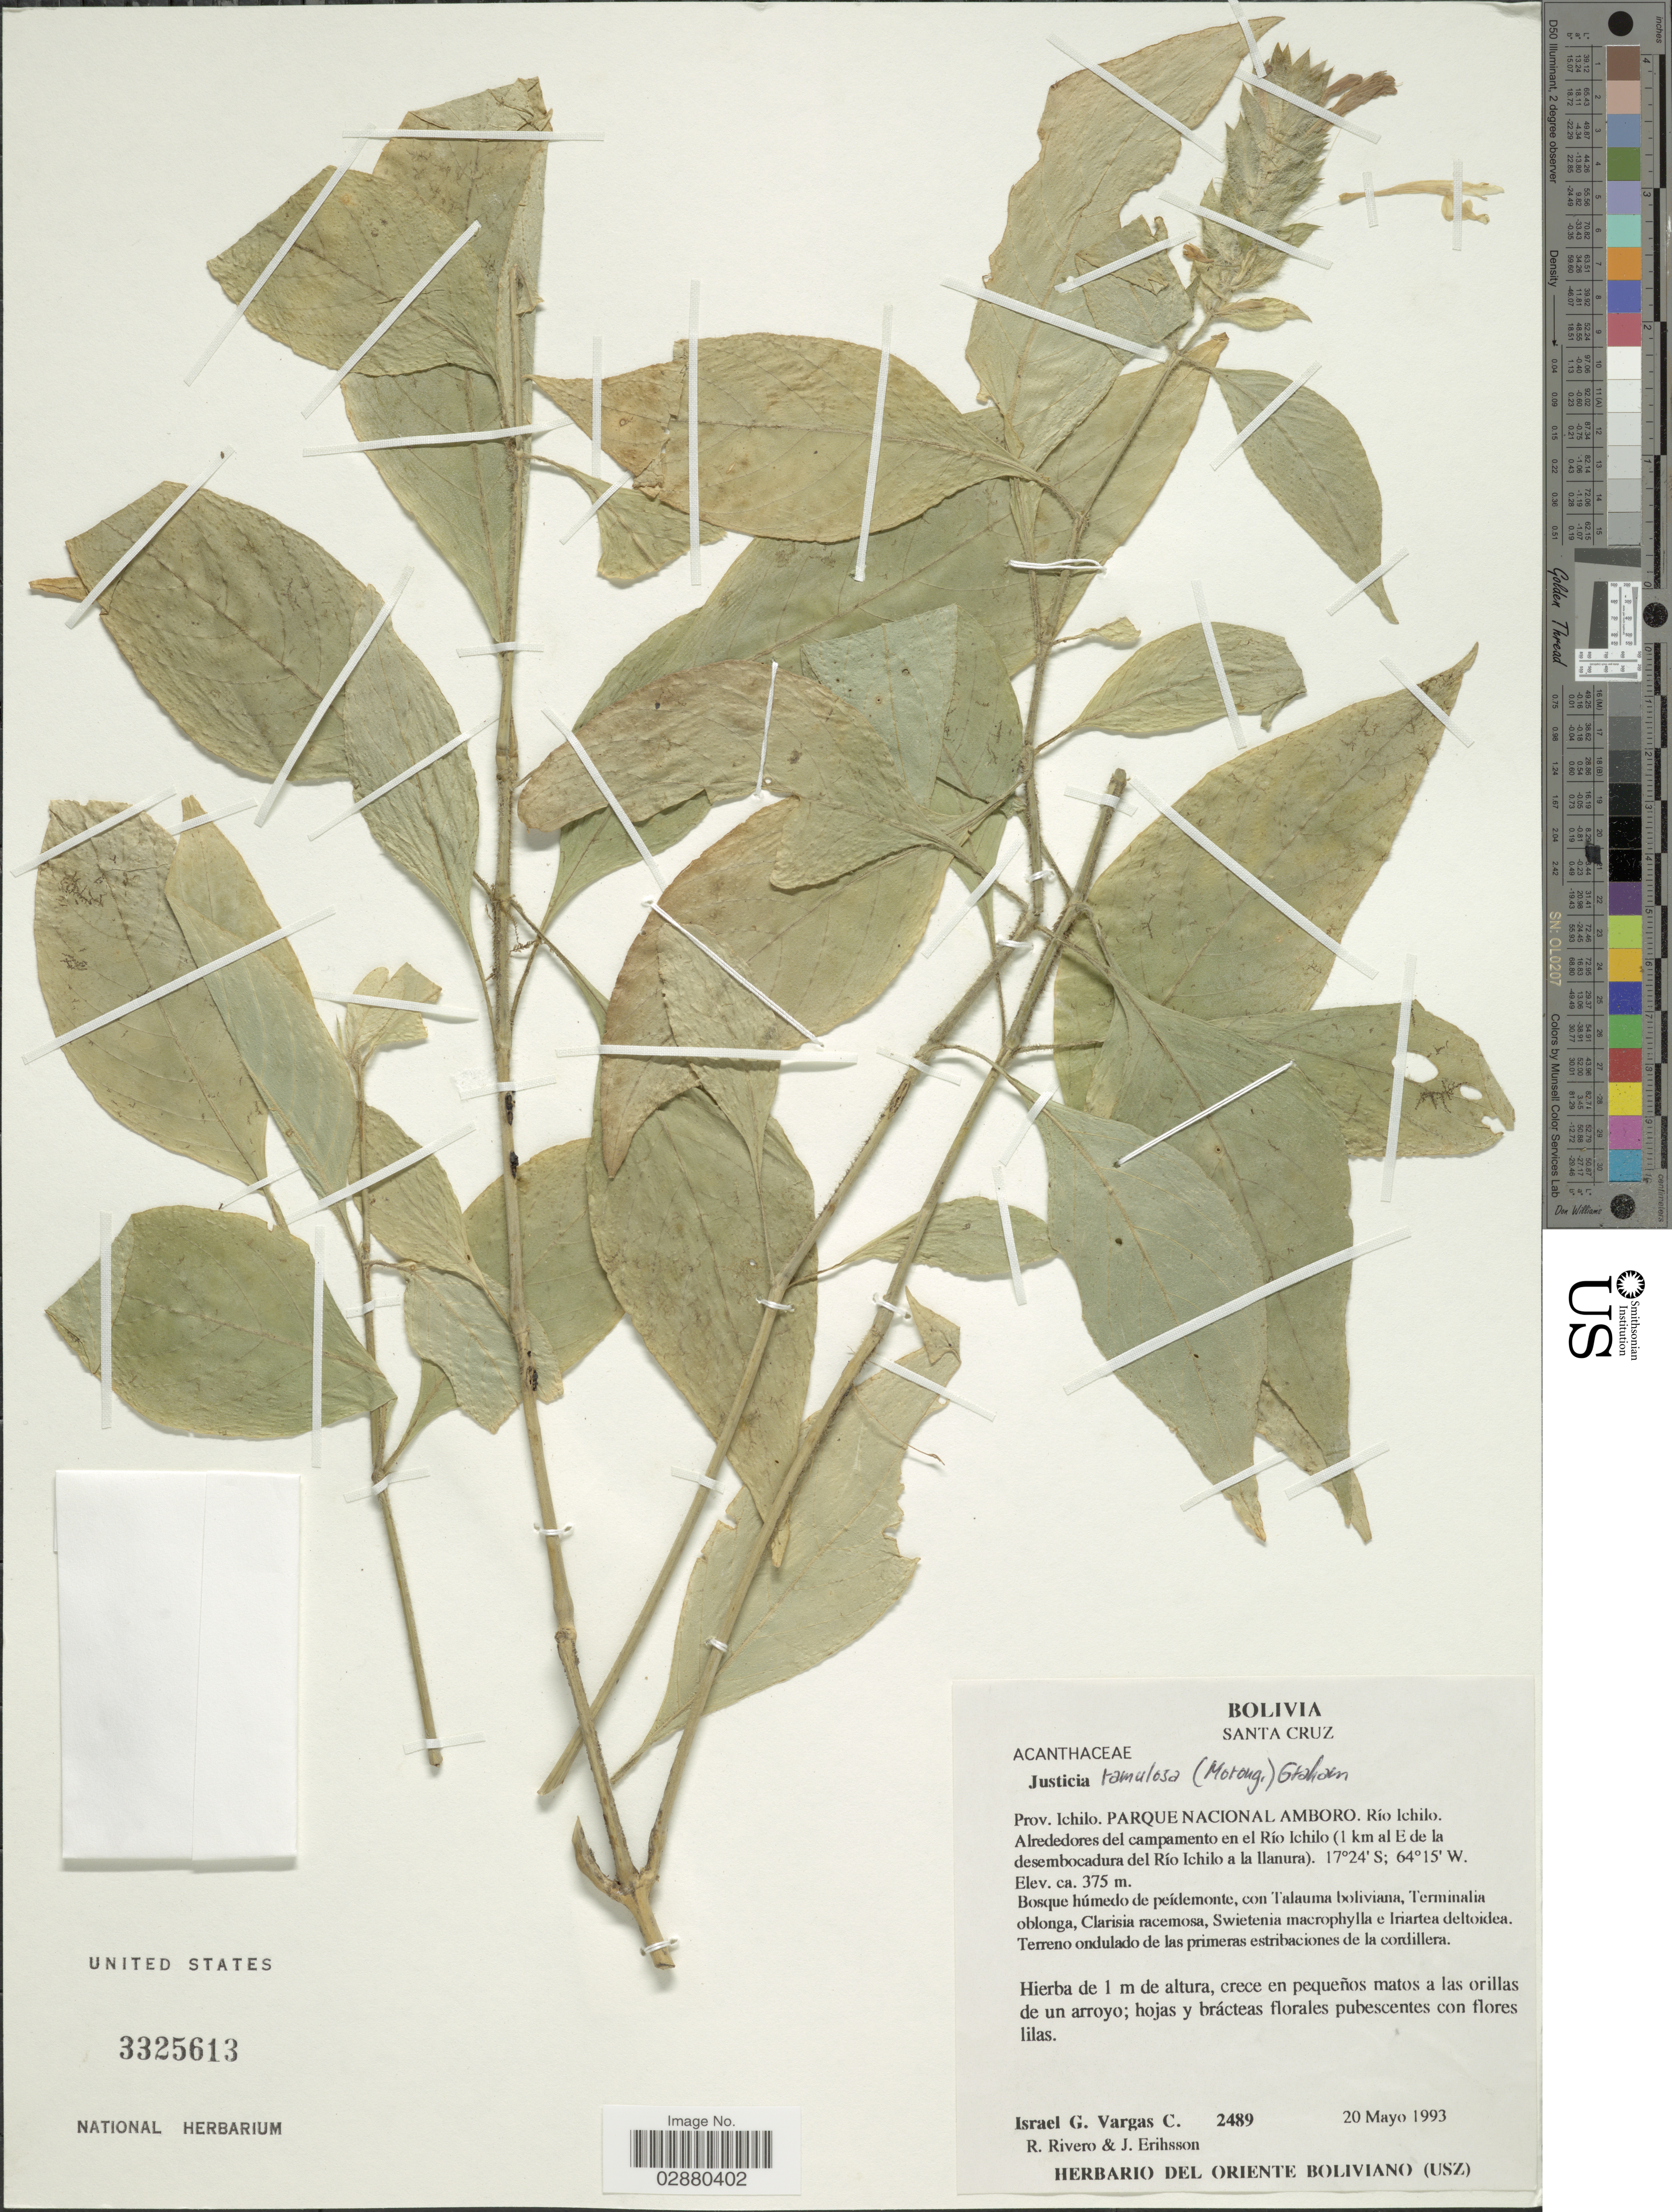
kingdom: Plantae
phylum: Tracheophyta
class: Magnoliopsida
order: Lamiales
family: Acanthaceae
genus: Justicia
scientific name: Justicia ramulosa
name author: (Morong) V.A.W. Graham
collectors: I. Vargas C., R. Rivero & J. Erihsson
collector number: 2489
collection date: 1993-05-20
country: Bolivia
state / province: Santa Cruz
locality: Prov. Ichilo. Parque Nacional Amboro. Río Ichilo. Alrededores del campamento el Río Ichilo (1 km al E de la desembocadura del Río Ichilo a la llanura).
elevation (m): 375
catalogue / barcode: US 3325613